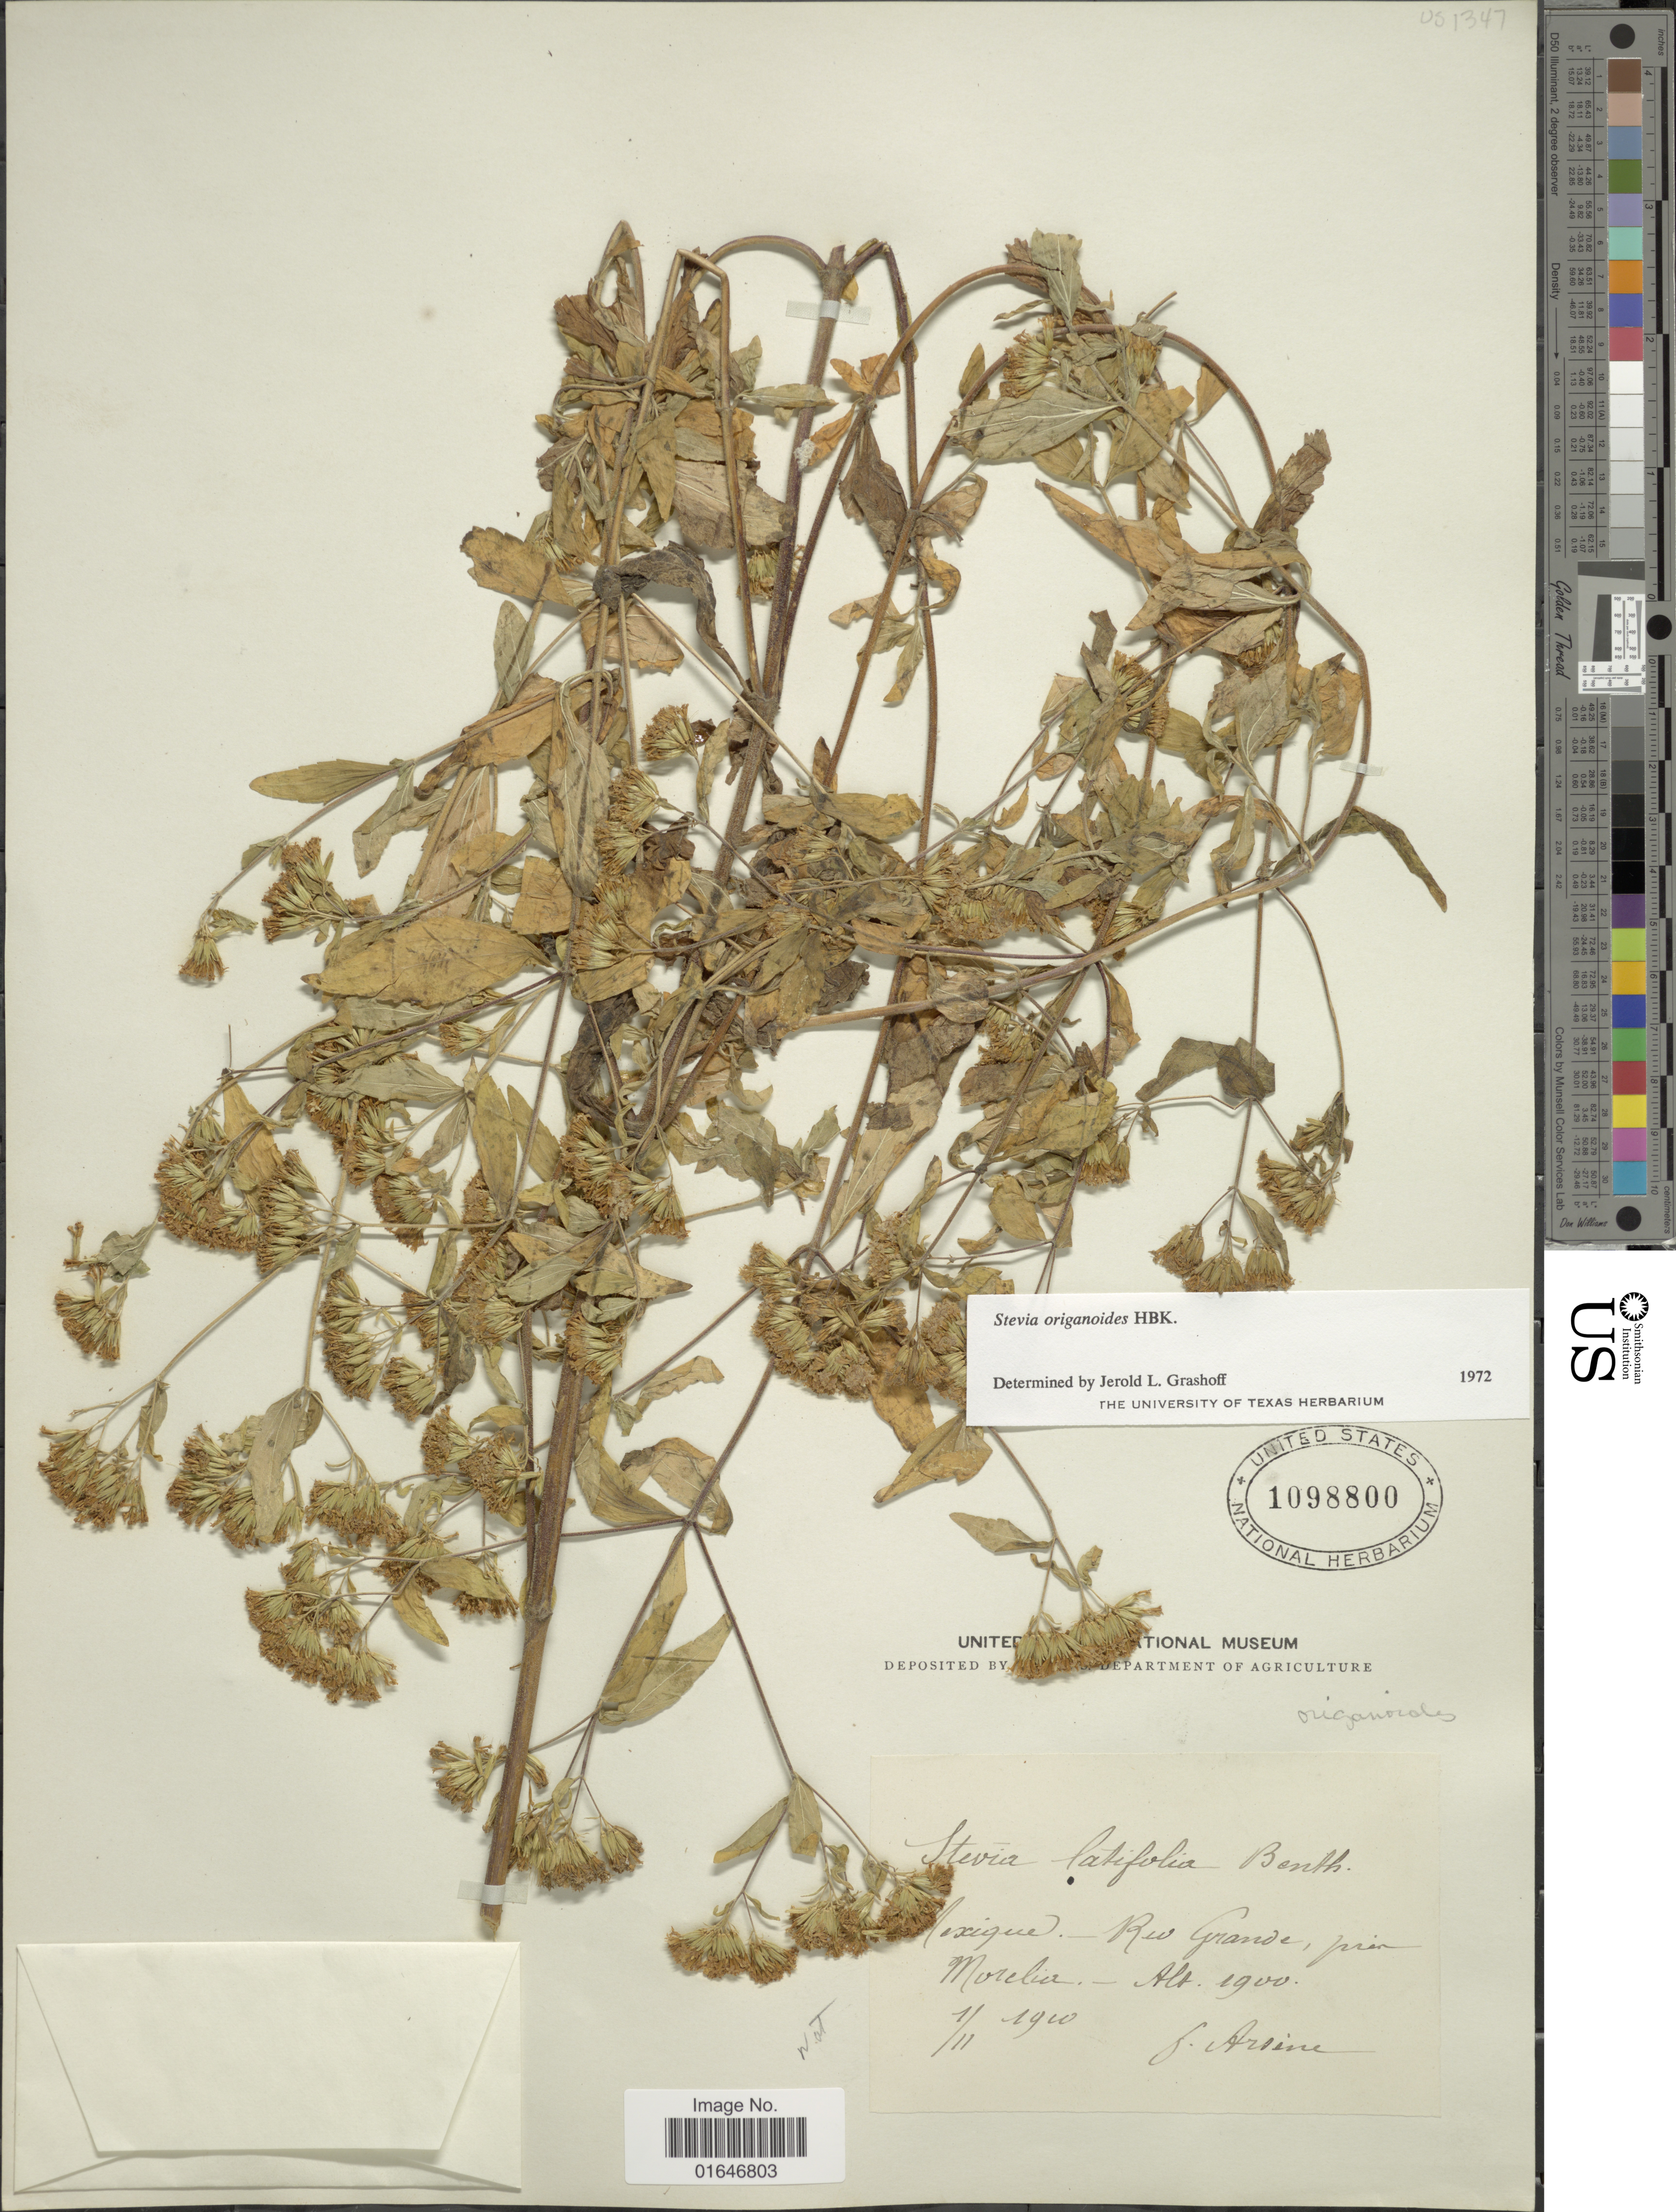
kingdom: Plantae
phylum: Tracheophyta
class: Magnoliopsida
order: Asterales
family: Asteraceae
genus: Stevia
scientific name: Stevia origanoides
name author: Kunth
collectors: F. Arsène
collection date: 1920-11-01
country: Mexico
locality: Rio Grande pres Morelia.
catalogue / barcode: US 1098800